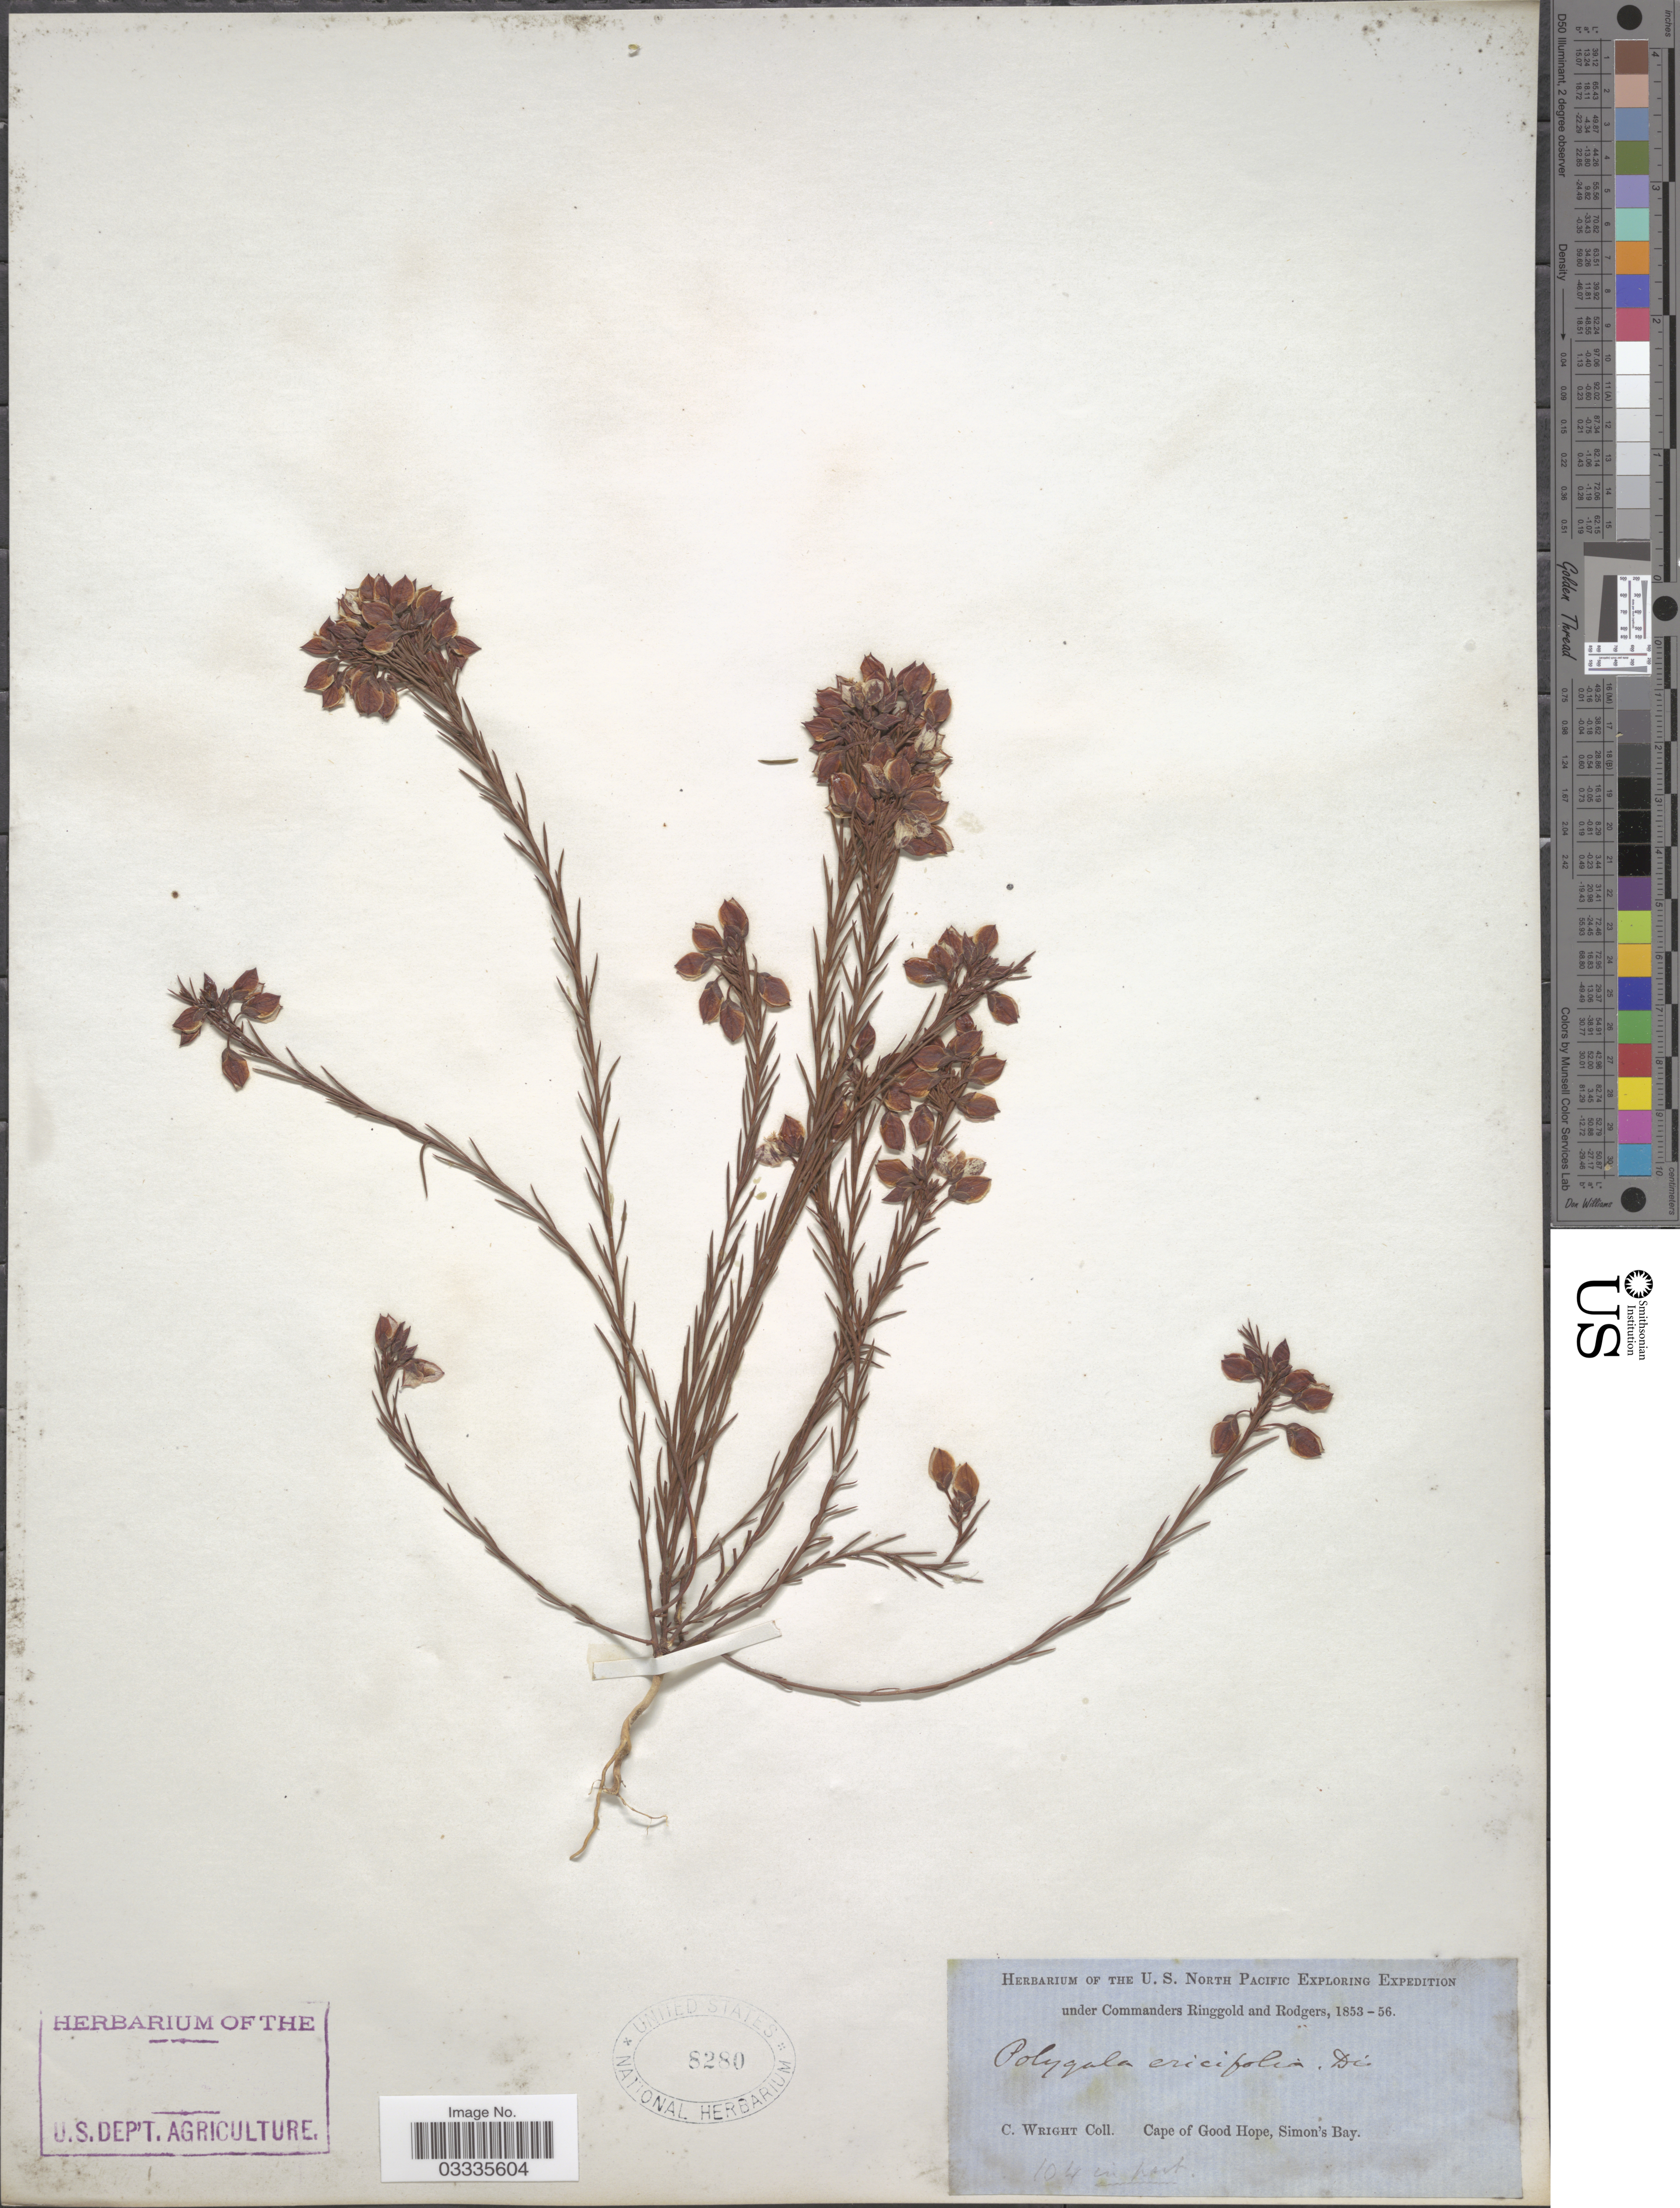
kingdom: Plantae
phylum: Tracheophyta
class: Magnoliopsida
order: Fabales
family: Polygalaceae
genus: Polygala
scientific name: Polygala ericifolia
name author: DC.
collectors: C. Wright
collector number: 104?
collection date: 1853/1856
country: South Africa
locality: Cape of Good Hope, Simon's Bay.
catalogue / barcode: US 8280